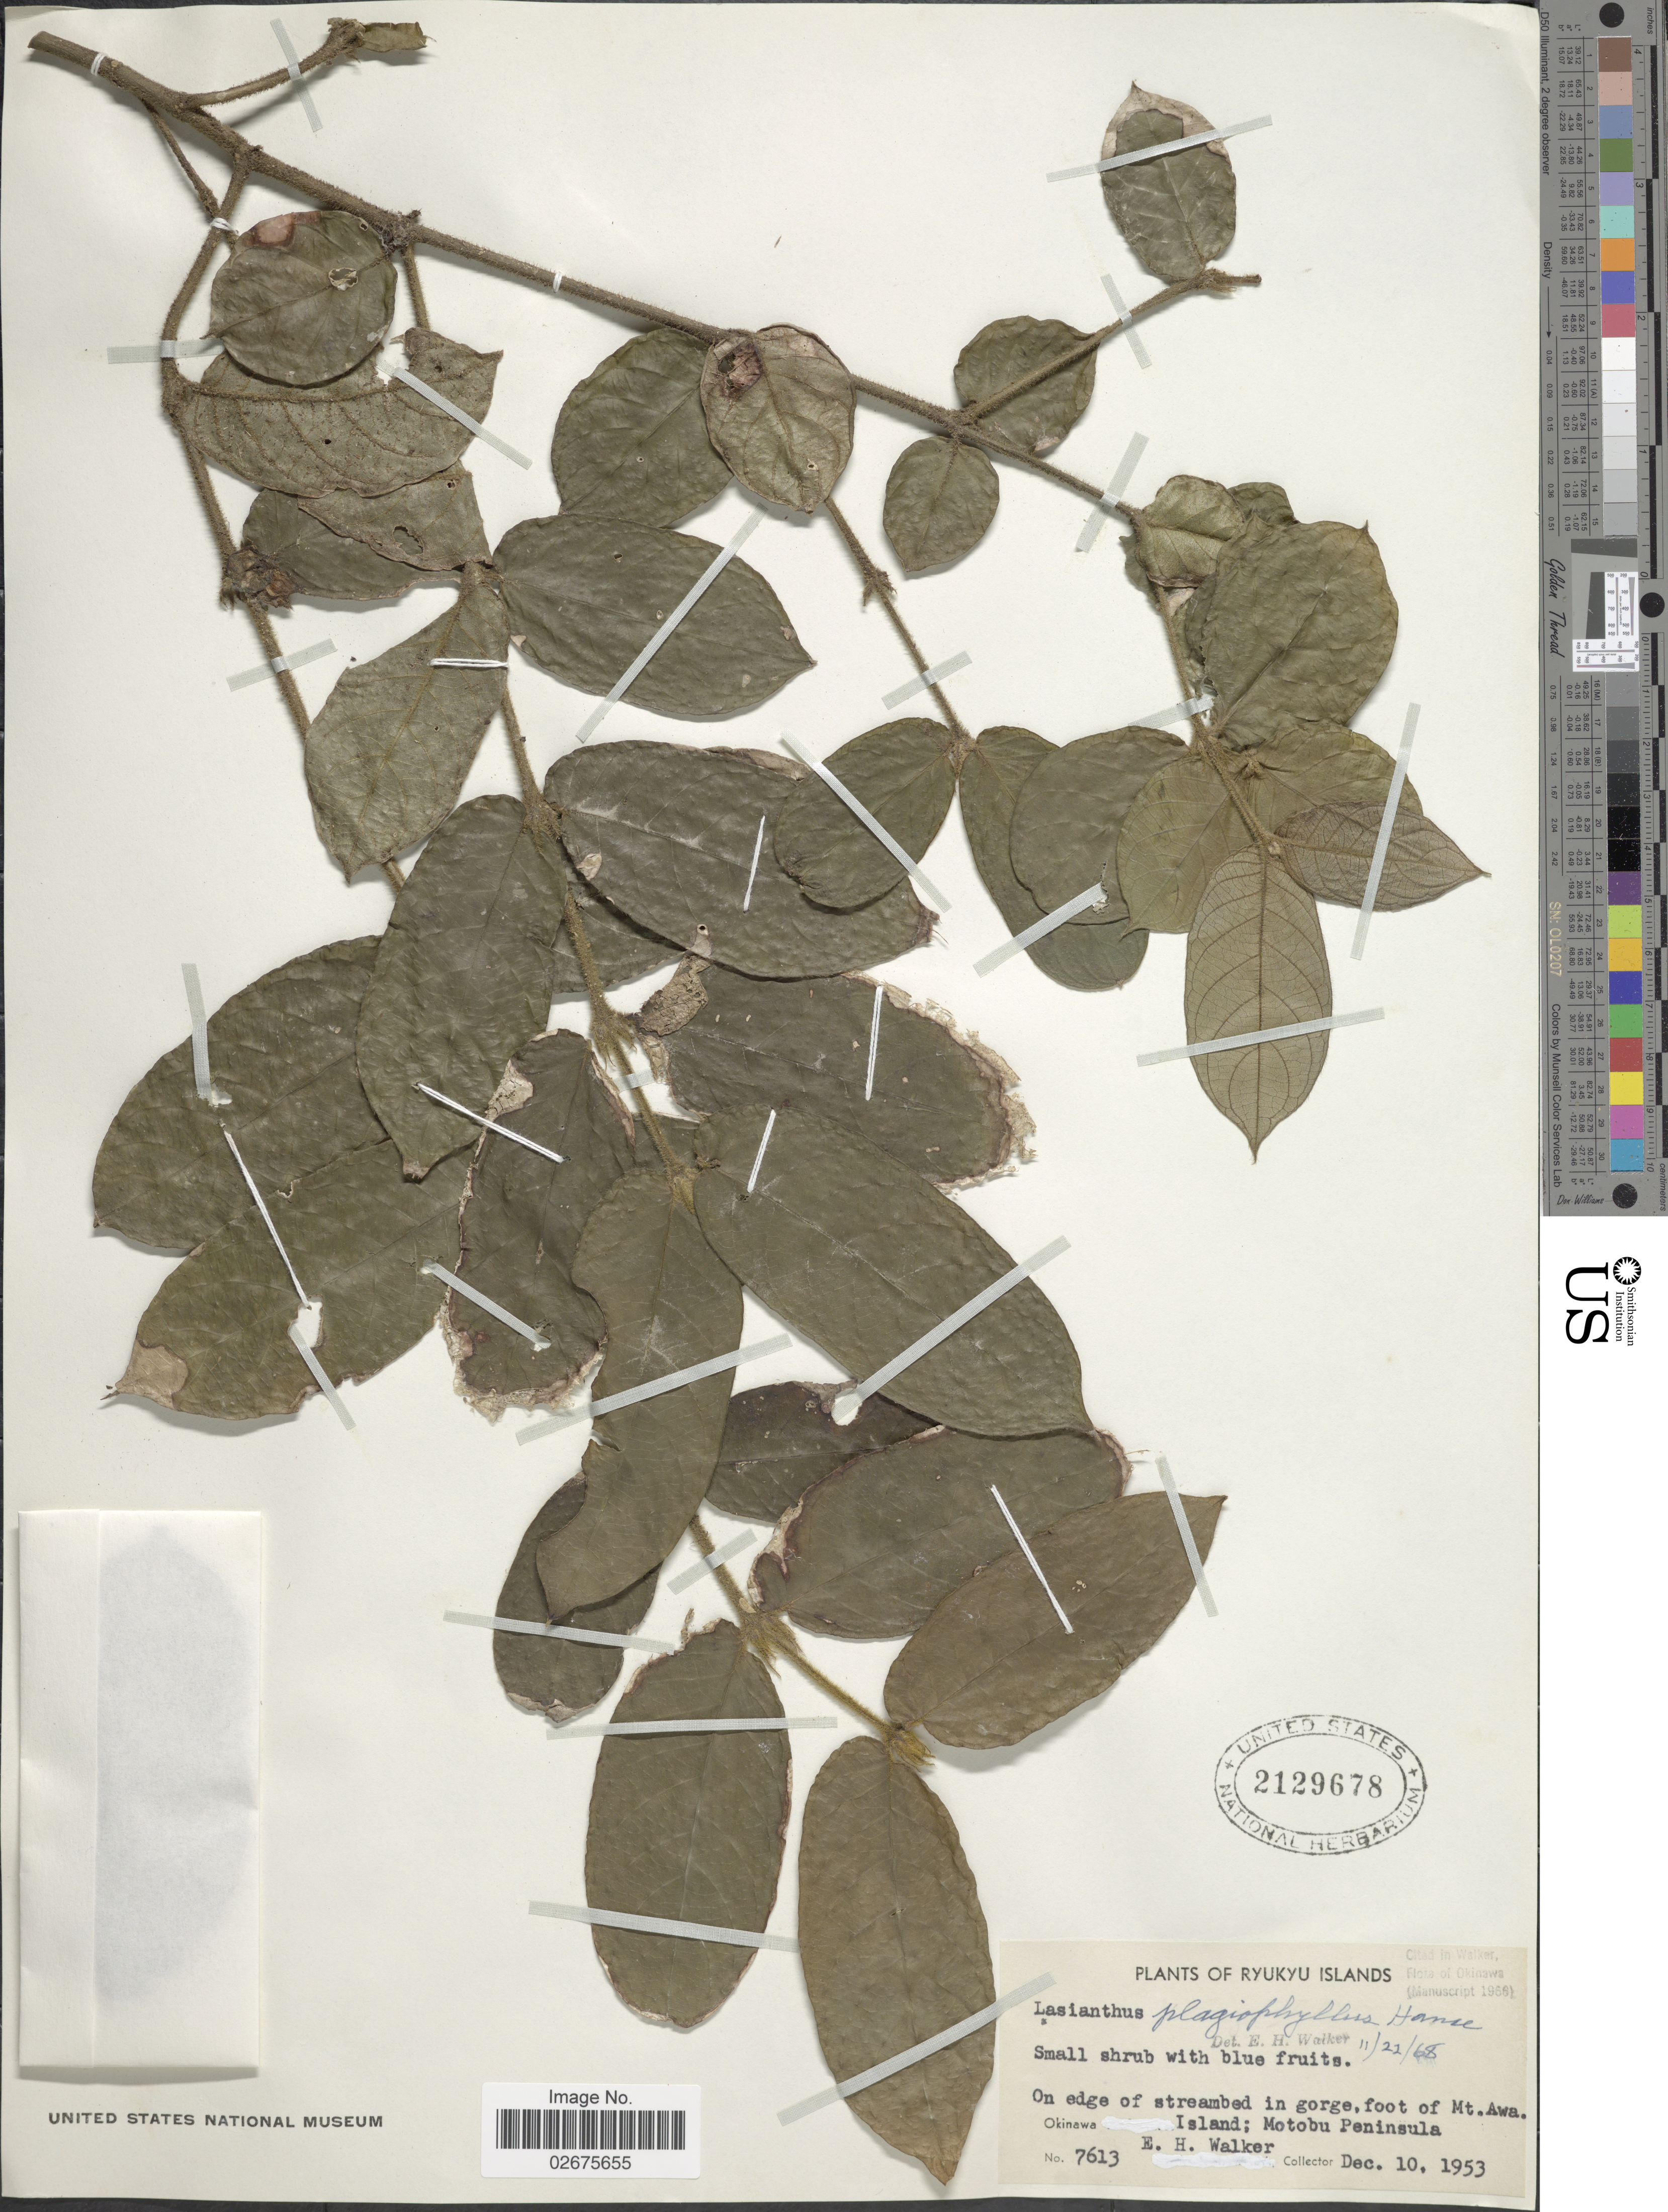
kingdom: Plantae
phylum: Tracheophyta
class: Magnoliopsida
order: Gentianales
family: Rubiaceae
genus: Lasianthus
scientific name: Lasianthus attenuatus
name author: Jack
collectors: E. H. Walker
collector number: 7613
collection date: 1953-12-10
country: Japan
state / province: Okinawa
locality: On edge of streambed in gorge, foot of Mt. Awa, Okinawa Island: Motobu Peninsula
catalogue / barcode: US 2129678